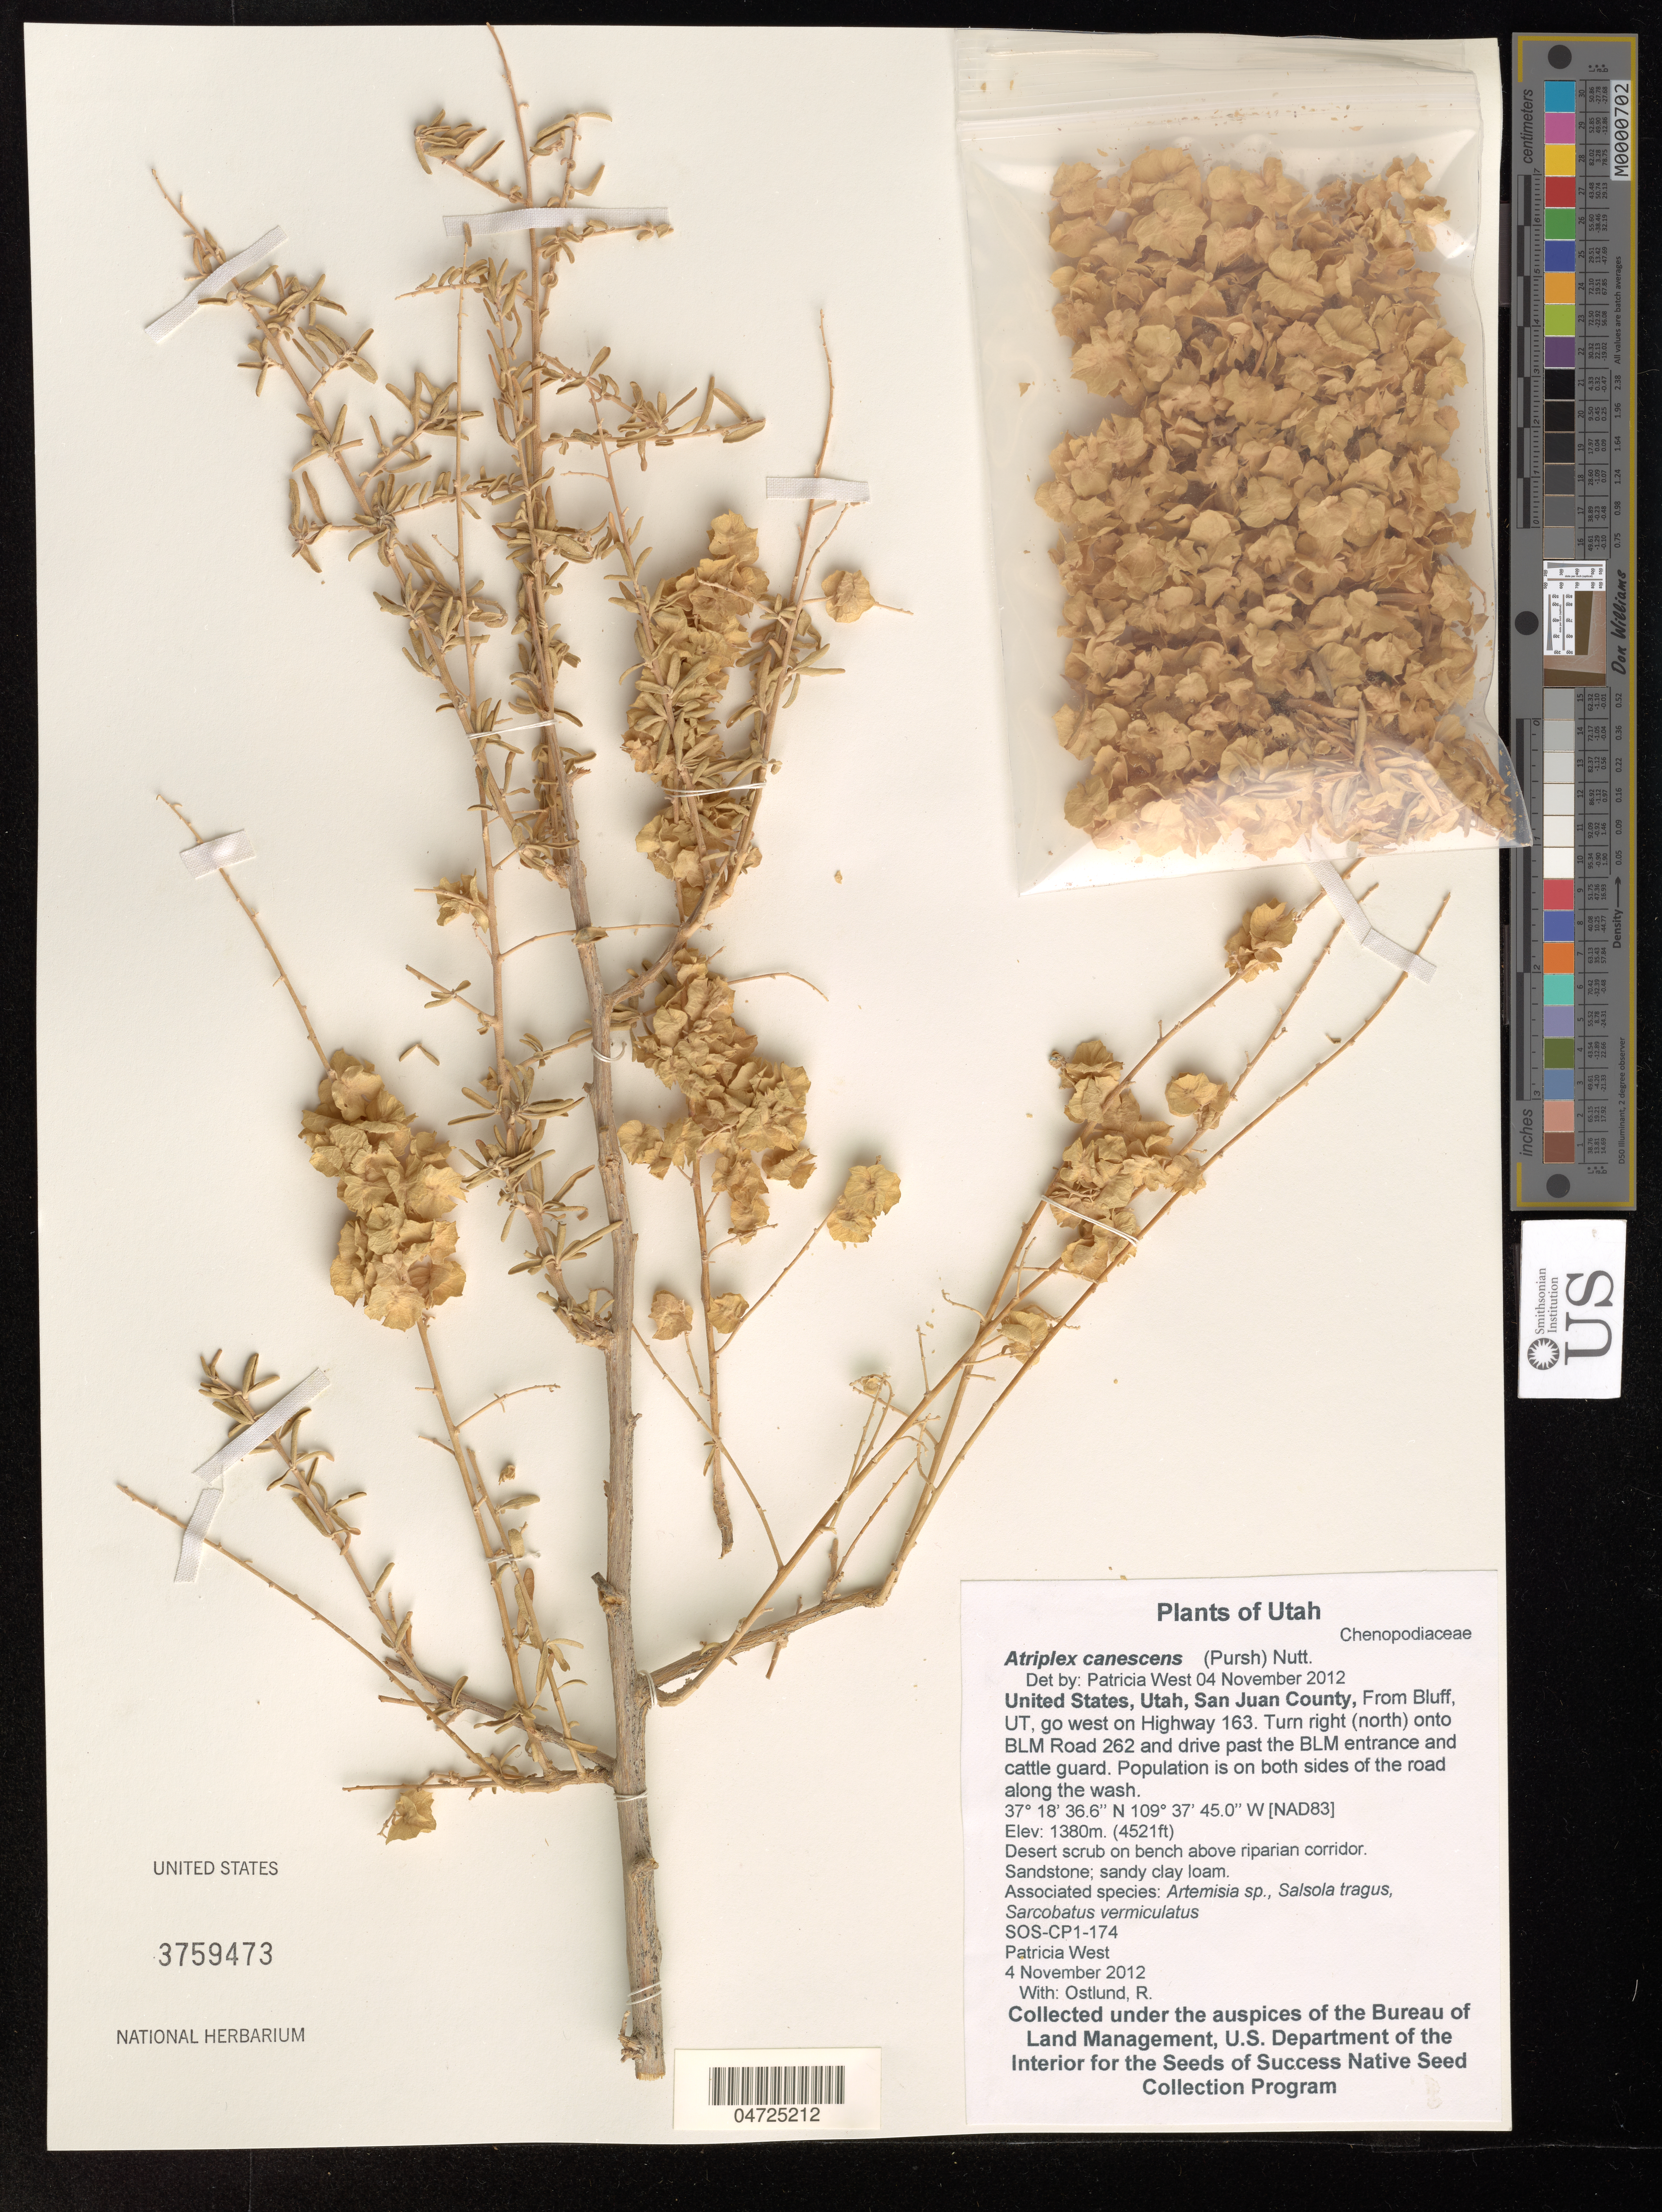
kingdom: Plantae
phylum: Tracheophyta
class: Magnoliopsida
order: Caryophyllales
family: Amaranthaceae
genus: Atriplex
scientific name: Atriplex canescens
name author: (Pursh) Nutt.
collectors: P. West & R. Ostlund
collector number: SOS-CP1-174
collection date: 2012-11-04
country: United States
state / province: Utah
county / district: San Juan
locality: San Juan County, From Bluff, UT, go west on Highway 163. Turn right (north) onto BLM Road 262 and drive past the BLM entrance and cattle guard. Population is on both sides of the road along the wash. [NAD83].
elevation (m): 1380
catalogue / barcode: US 3759473